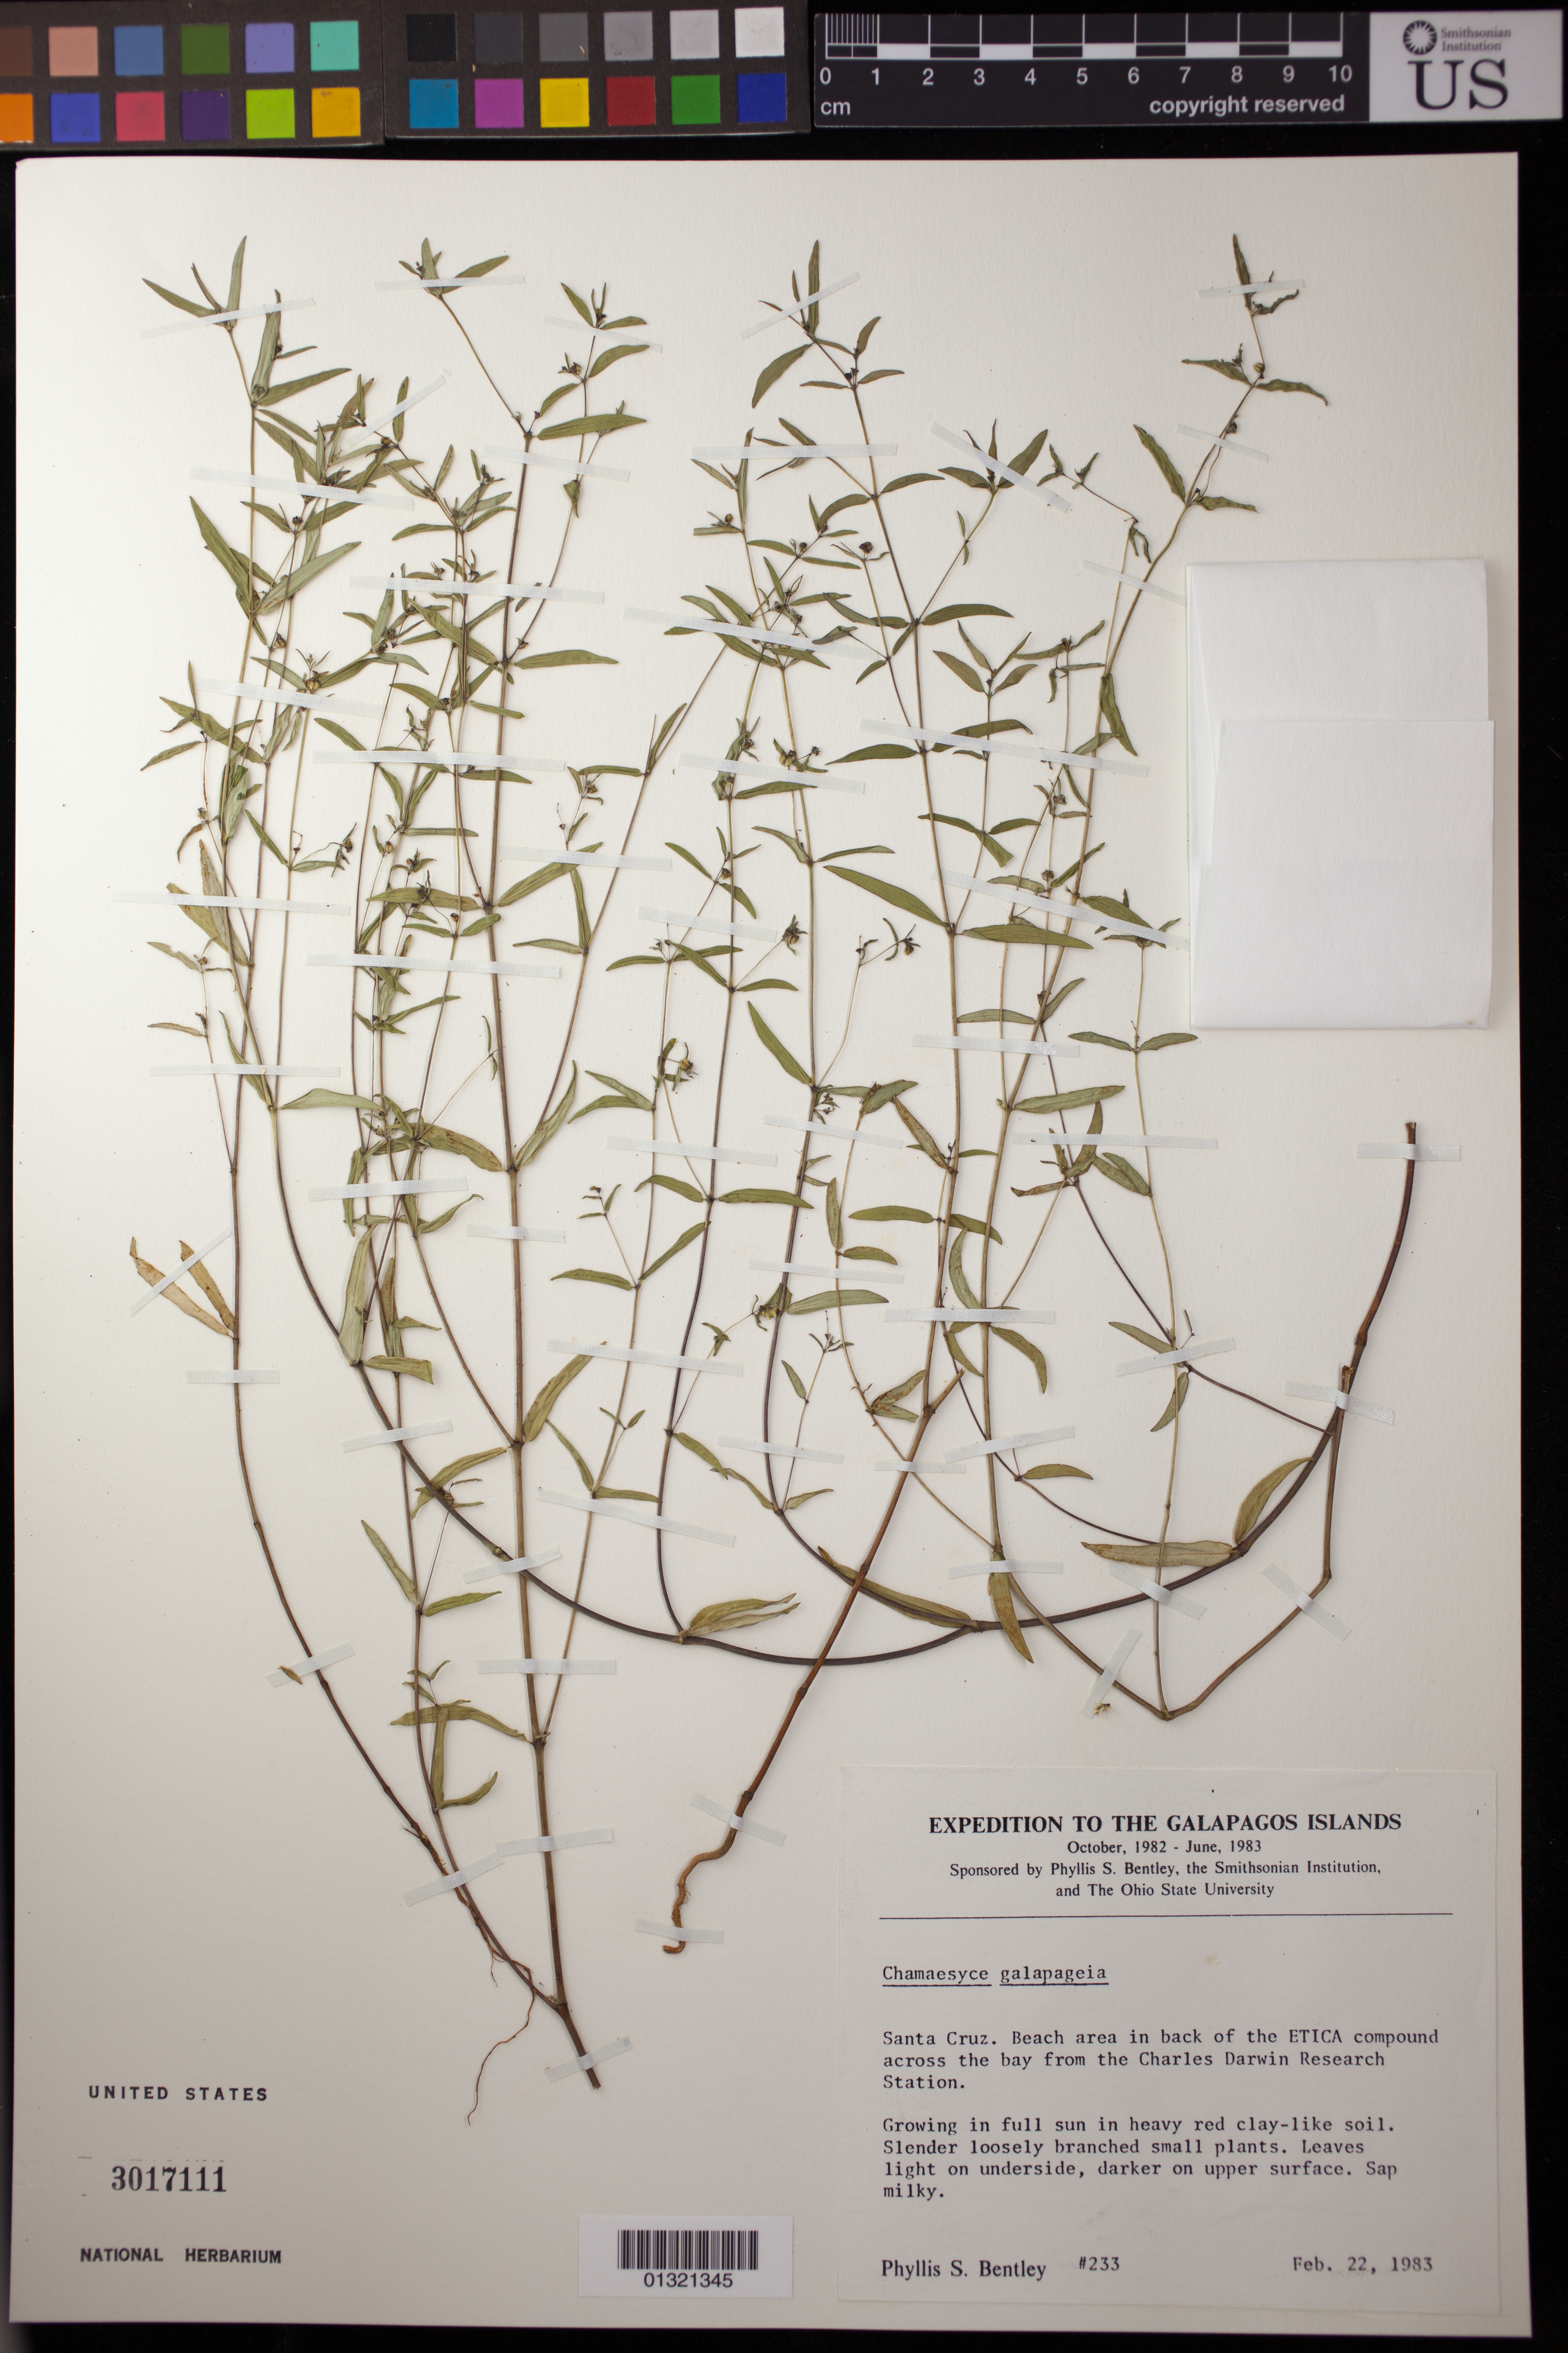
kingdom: Plantae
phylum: Tracheophyta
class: Magnoliopsida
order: Malpighiales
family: Euphorbiaceae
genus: Euphorbia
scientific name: Euphorbia punctulata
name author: Andersson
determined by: Strong, Mark T., (BOT), Smithsonian Institution - National Museum of Natural History (UNITED STATES)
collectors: P. S. Bentley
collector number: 233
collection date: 1983-02-22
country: Ecuador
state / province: Colón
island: Santa Cruz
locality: Santa Cruz. Beach area in back of the ETICA compound across the bay from the Charles Darwin Research Station.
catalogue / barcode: US 3017111